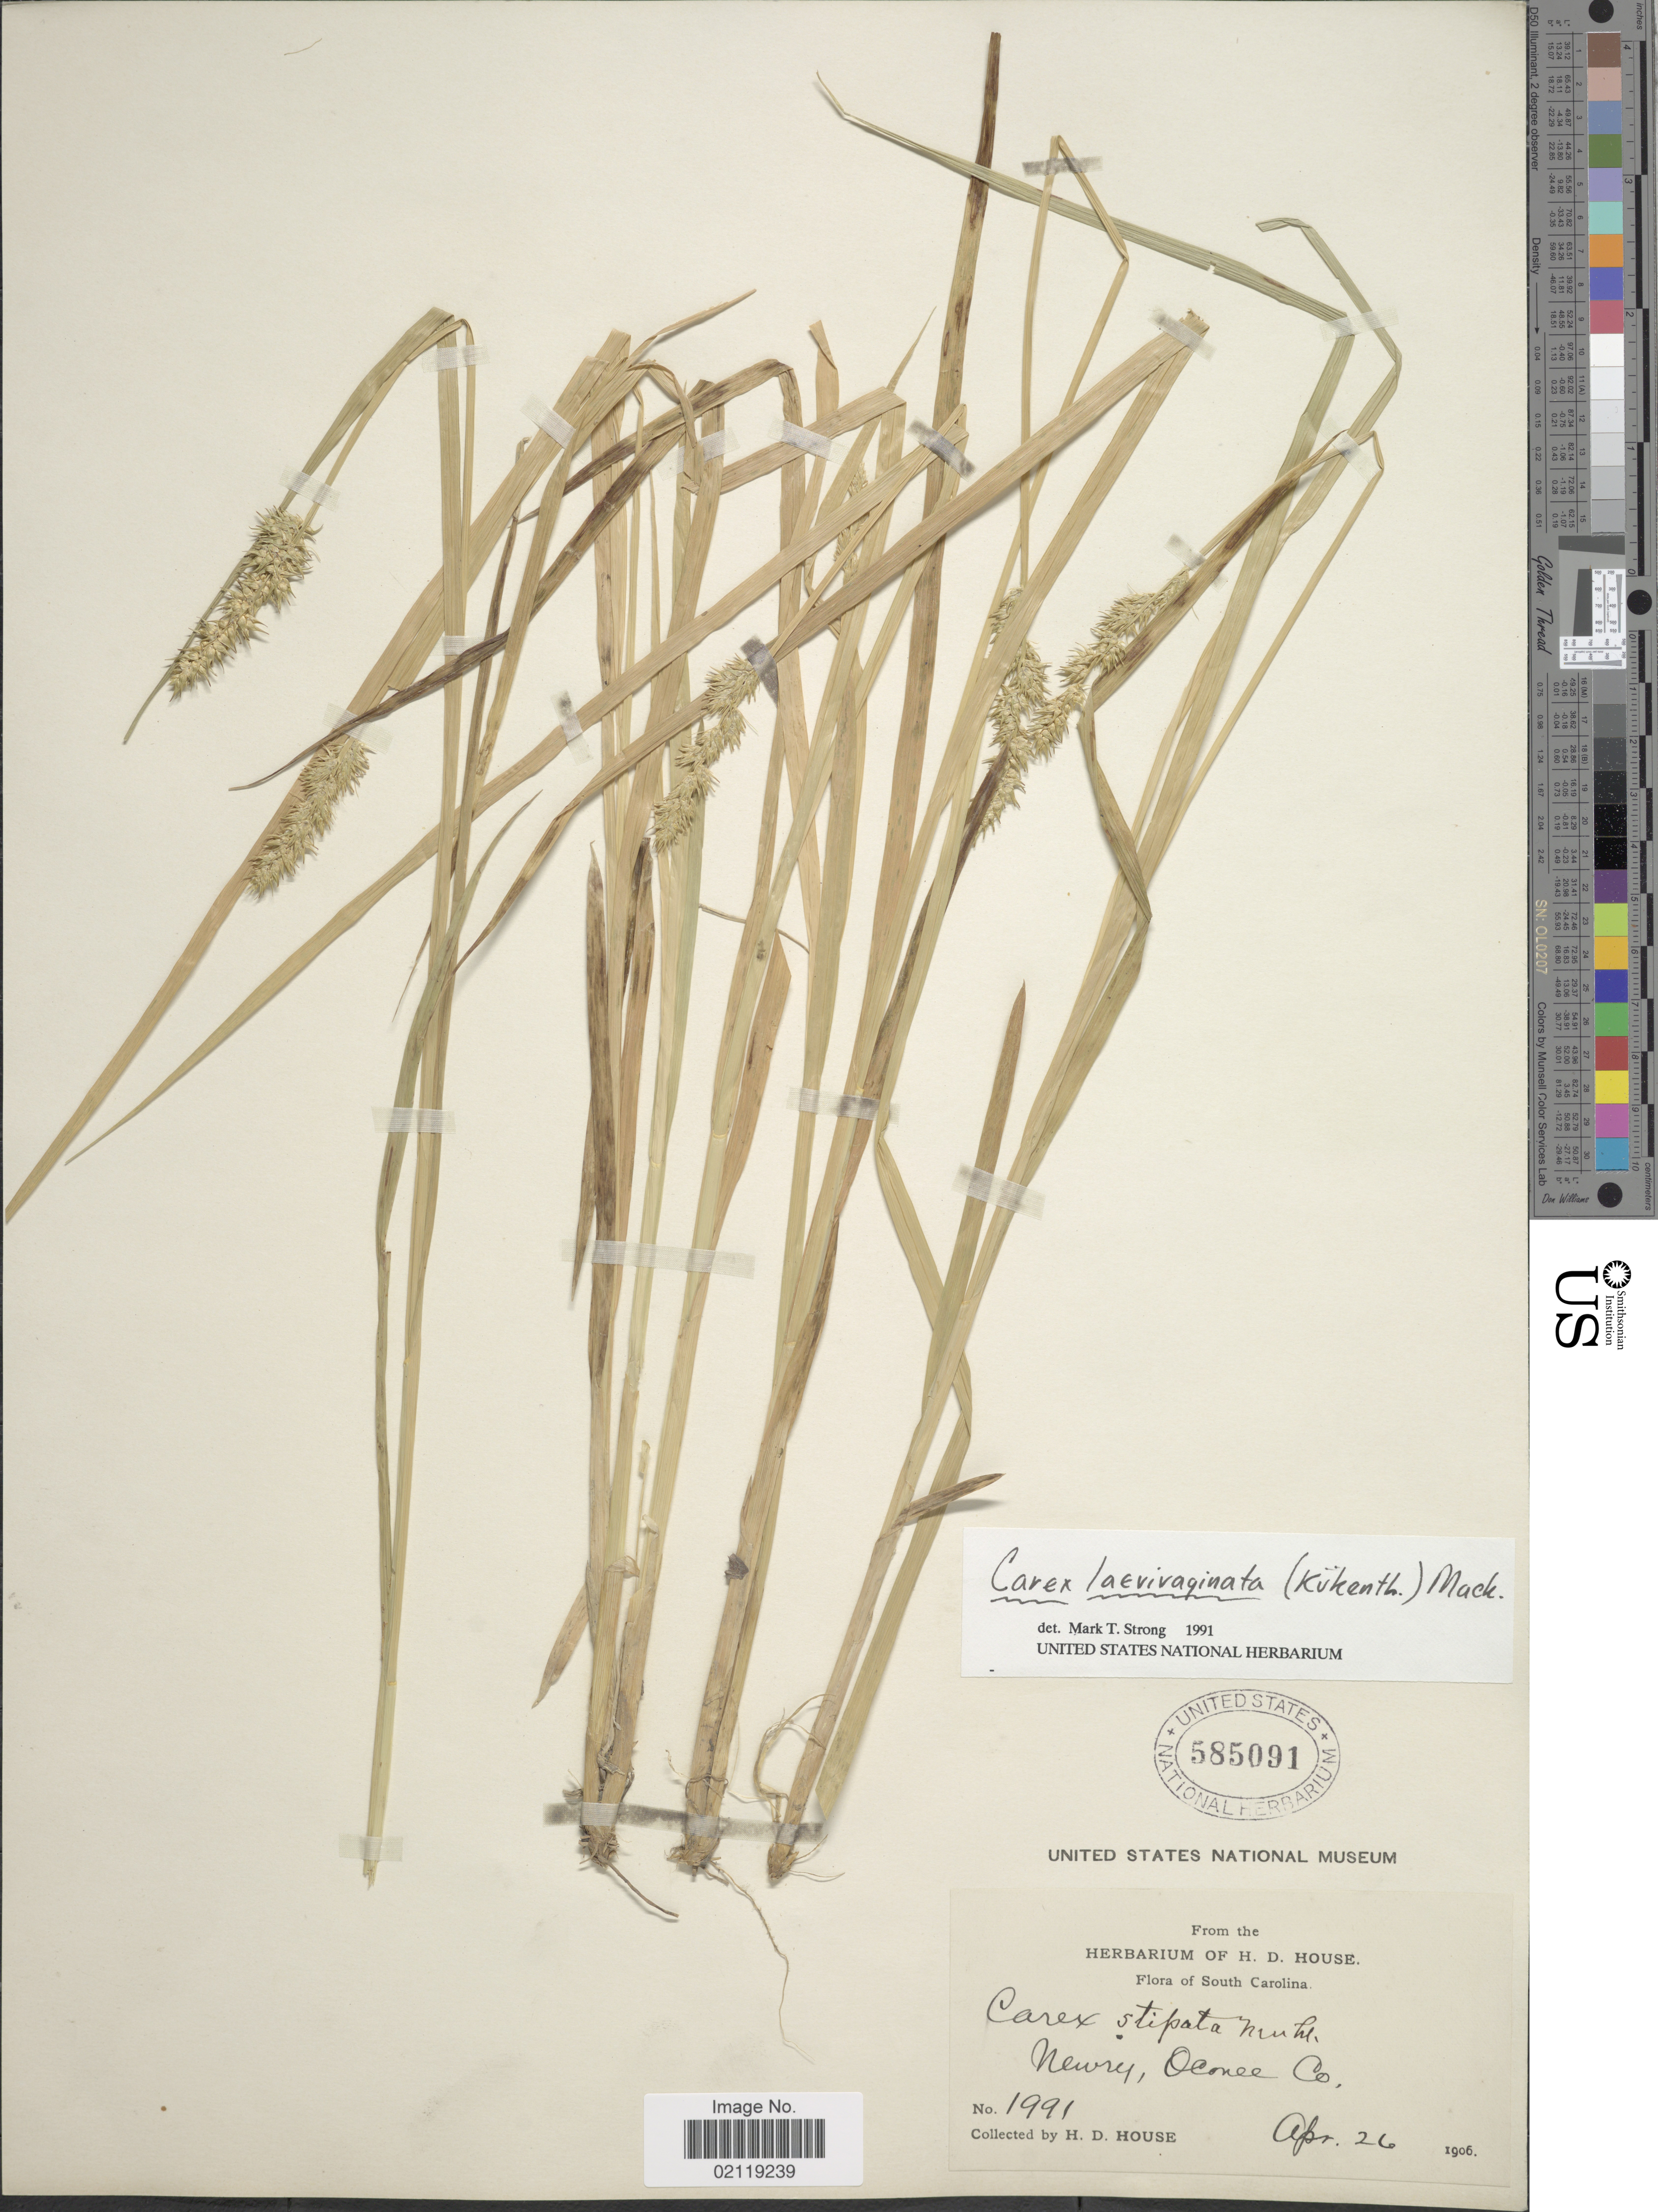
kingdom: Plantae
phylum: Tracheophyta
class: Liliopsida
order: Poales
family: Cyperaceae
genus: Carex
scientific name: Carex laevivaginata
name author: (Kük.) Mack.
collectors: H. D. House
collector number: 1991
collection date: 1906-04-26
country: United States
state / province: South Carolina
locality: Newry, Oconee Co.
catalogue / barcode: US 585091